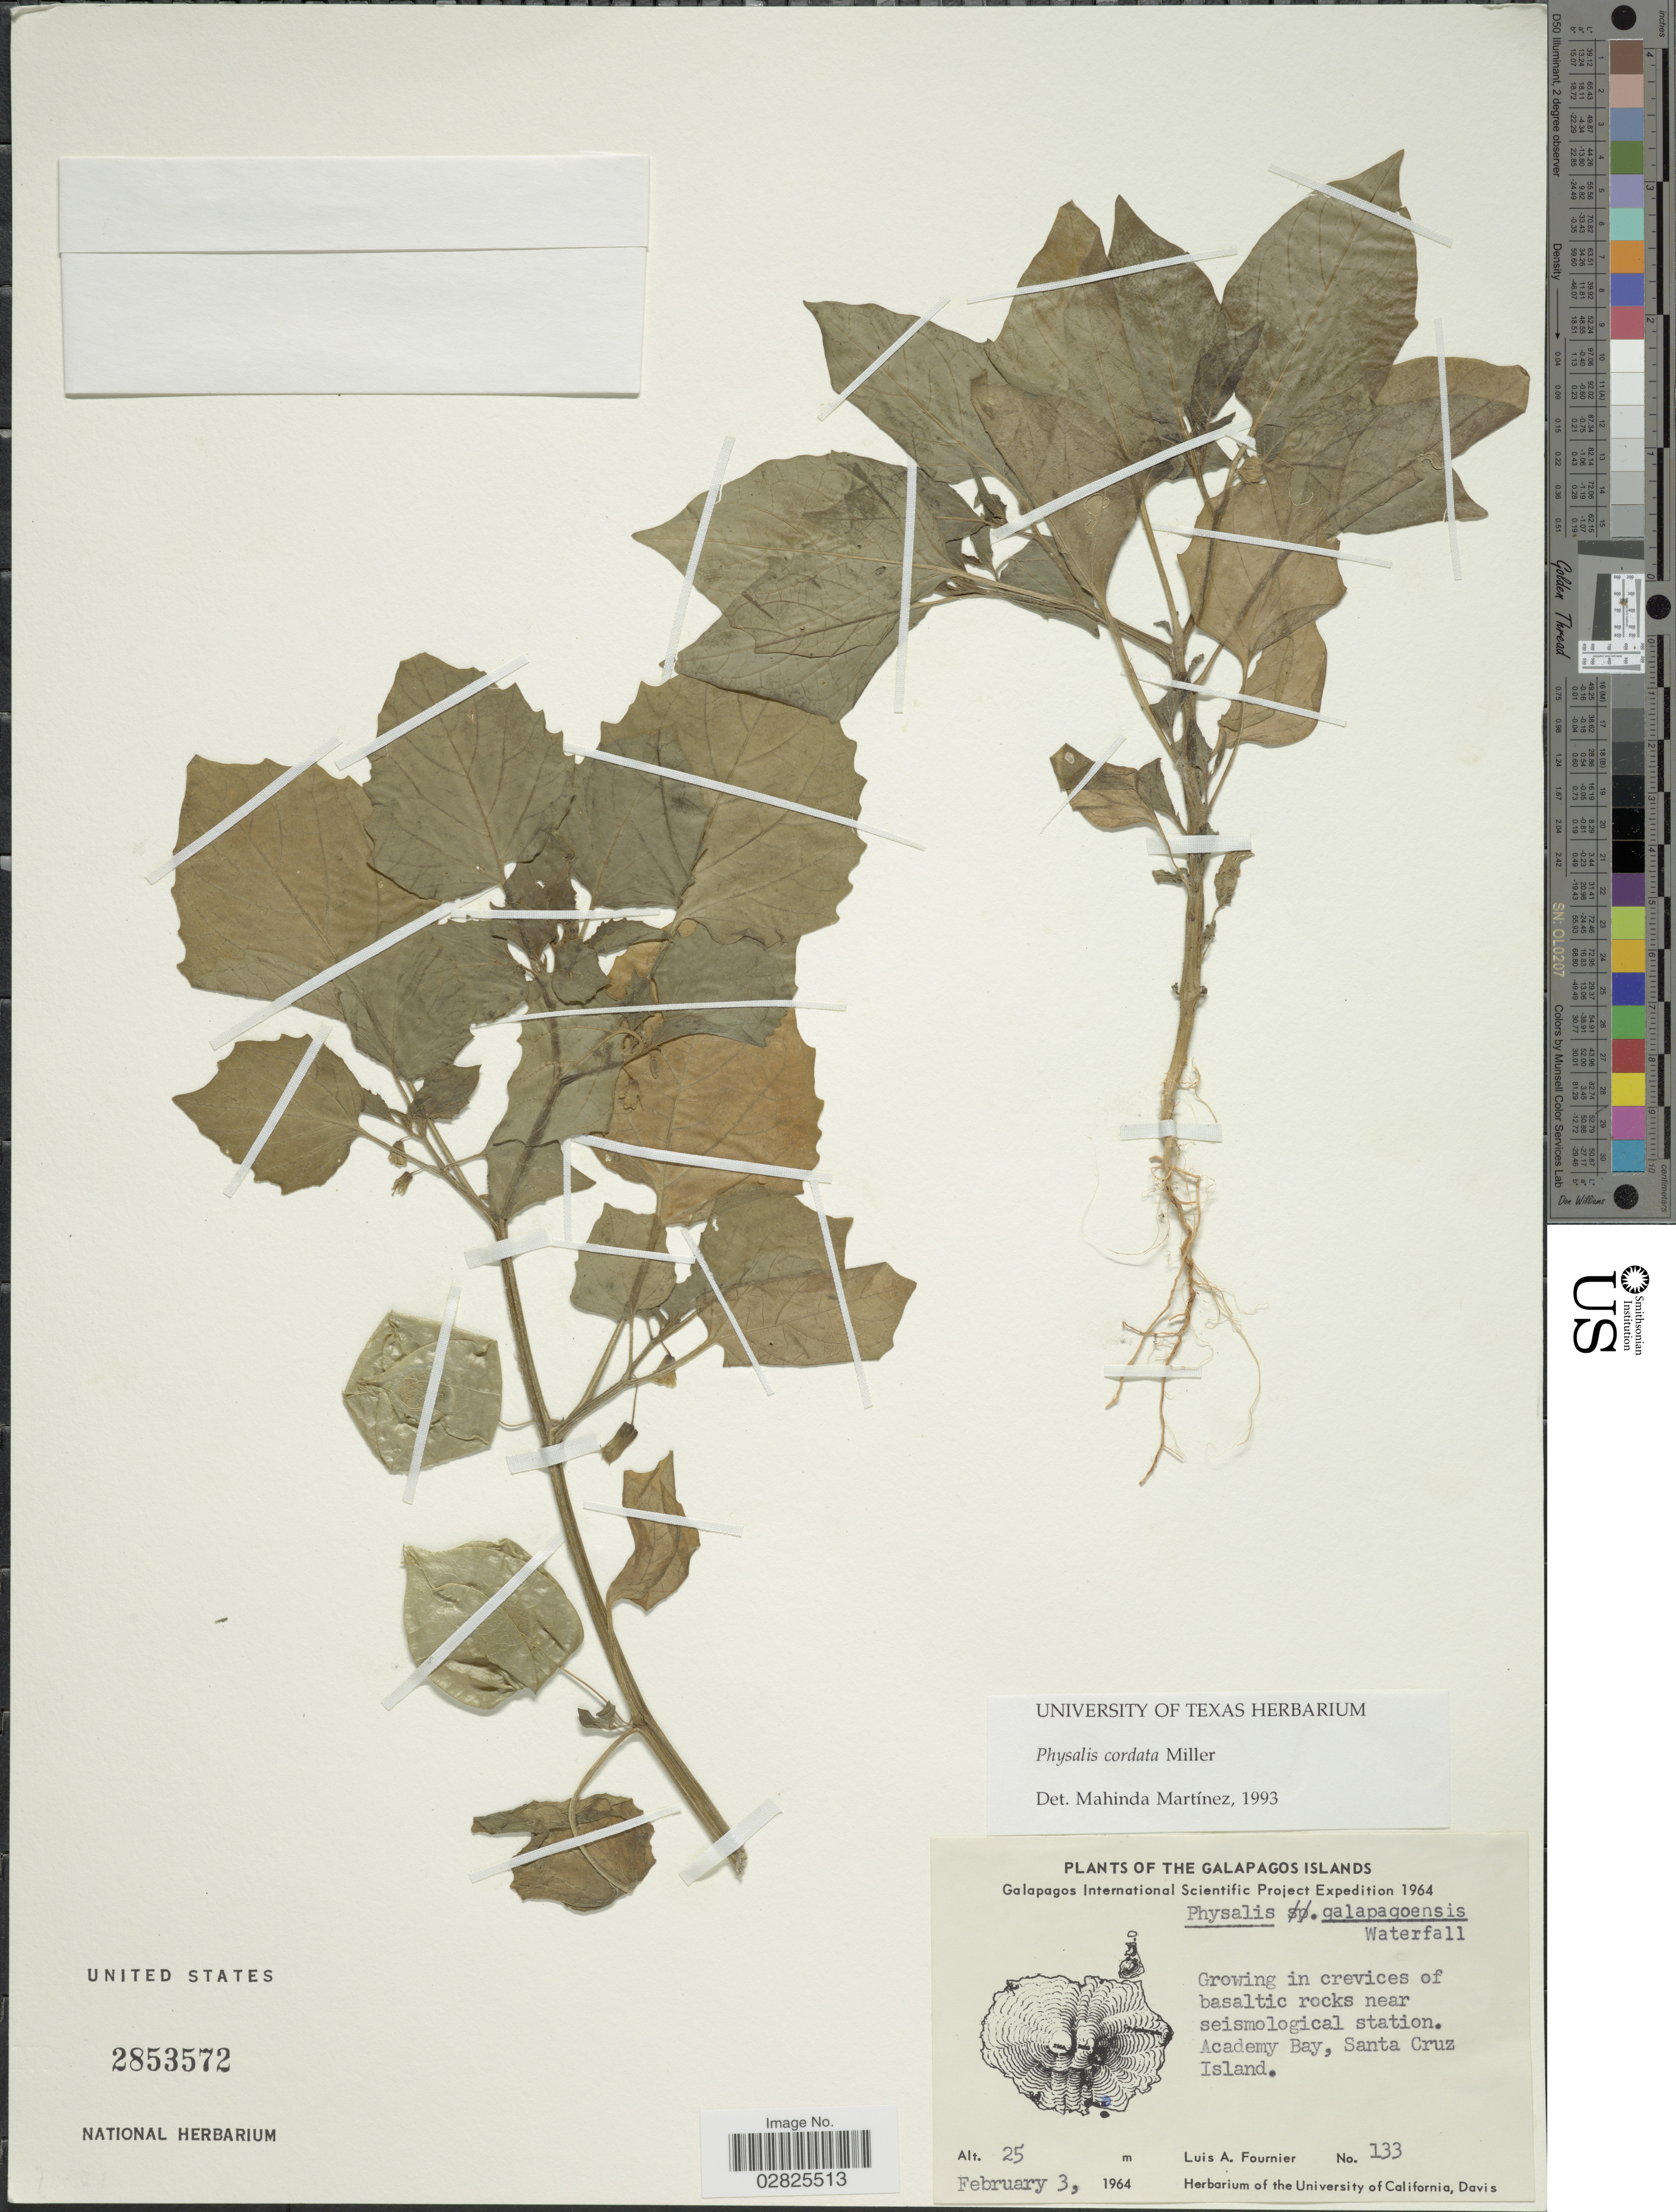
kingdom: Plantae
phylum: Tracheophyta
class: Magnoliopsida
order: Solanales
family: Solanaceae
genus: Physalis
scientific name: Physalis cordata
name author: Mill.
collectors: L. A. Fournier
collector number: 133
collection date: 1964-02-03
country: Ecuador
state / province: Colón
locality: The Galapagos Islands. Academy Bay, Santa Cruz Island.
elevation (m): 25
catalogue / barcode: US 2853572